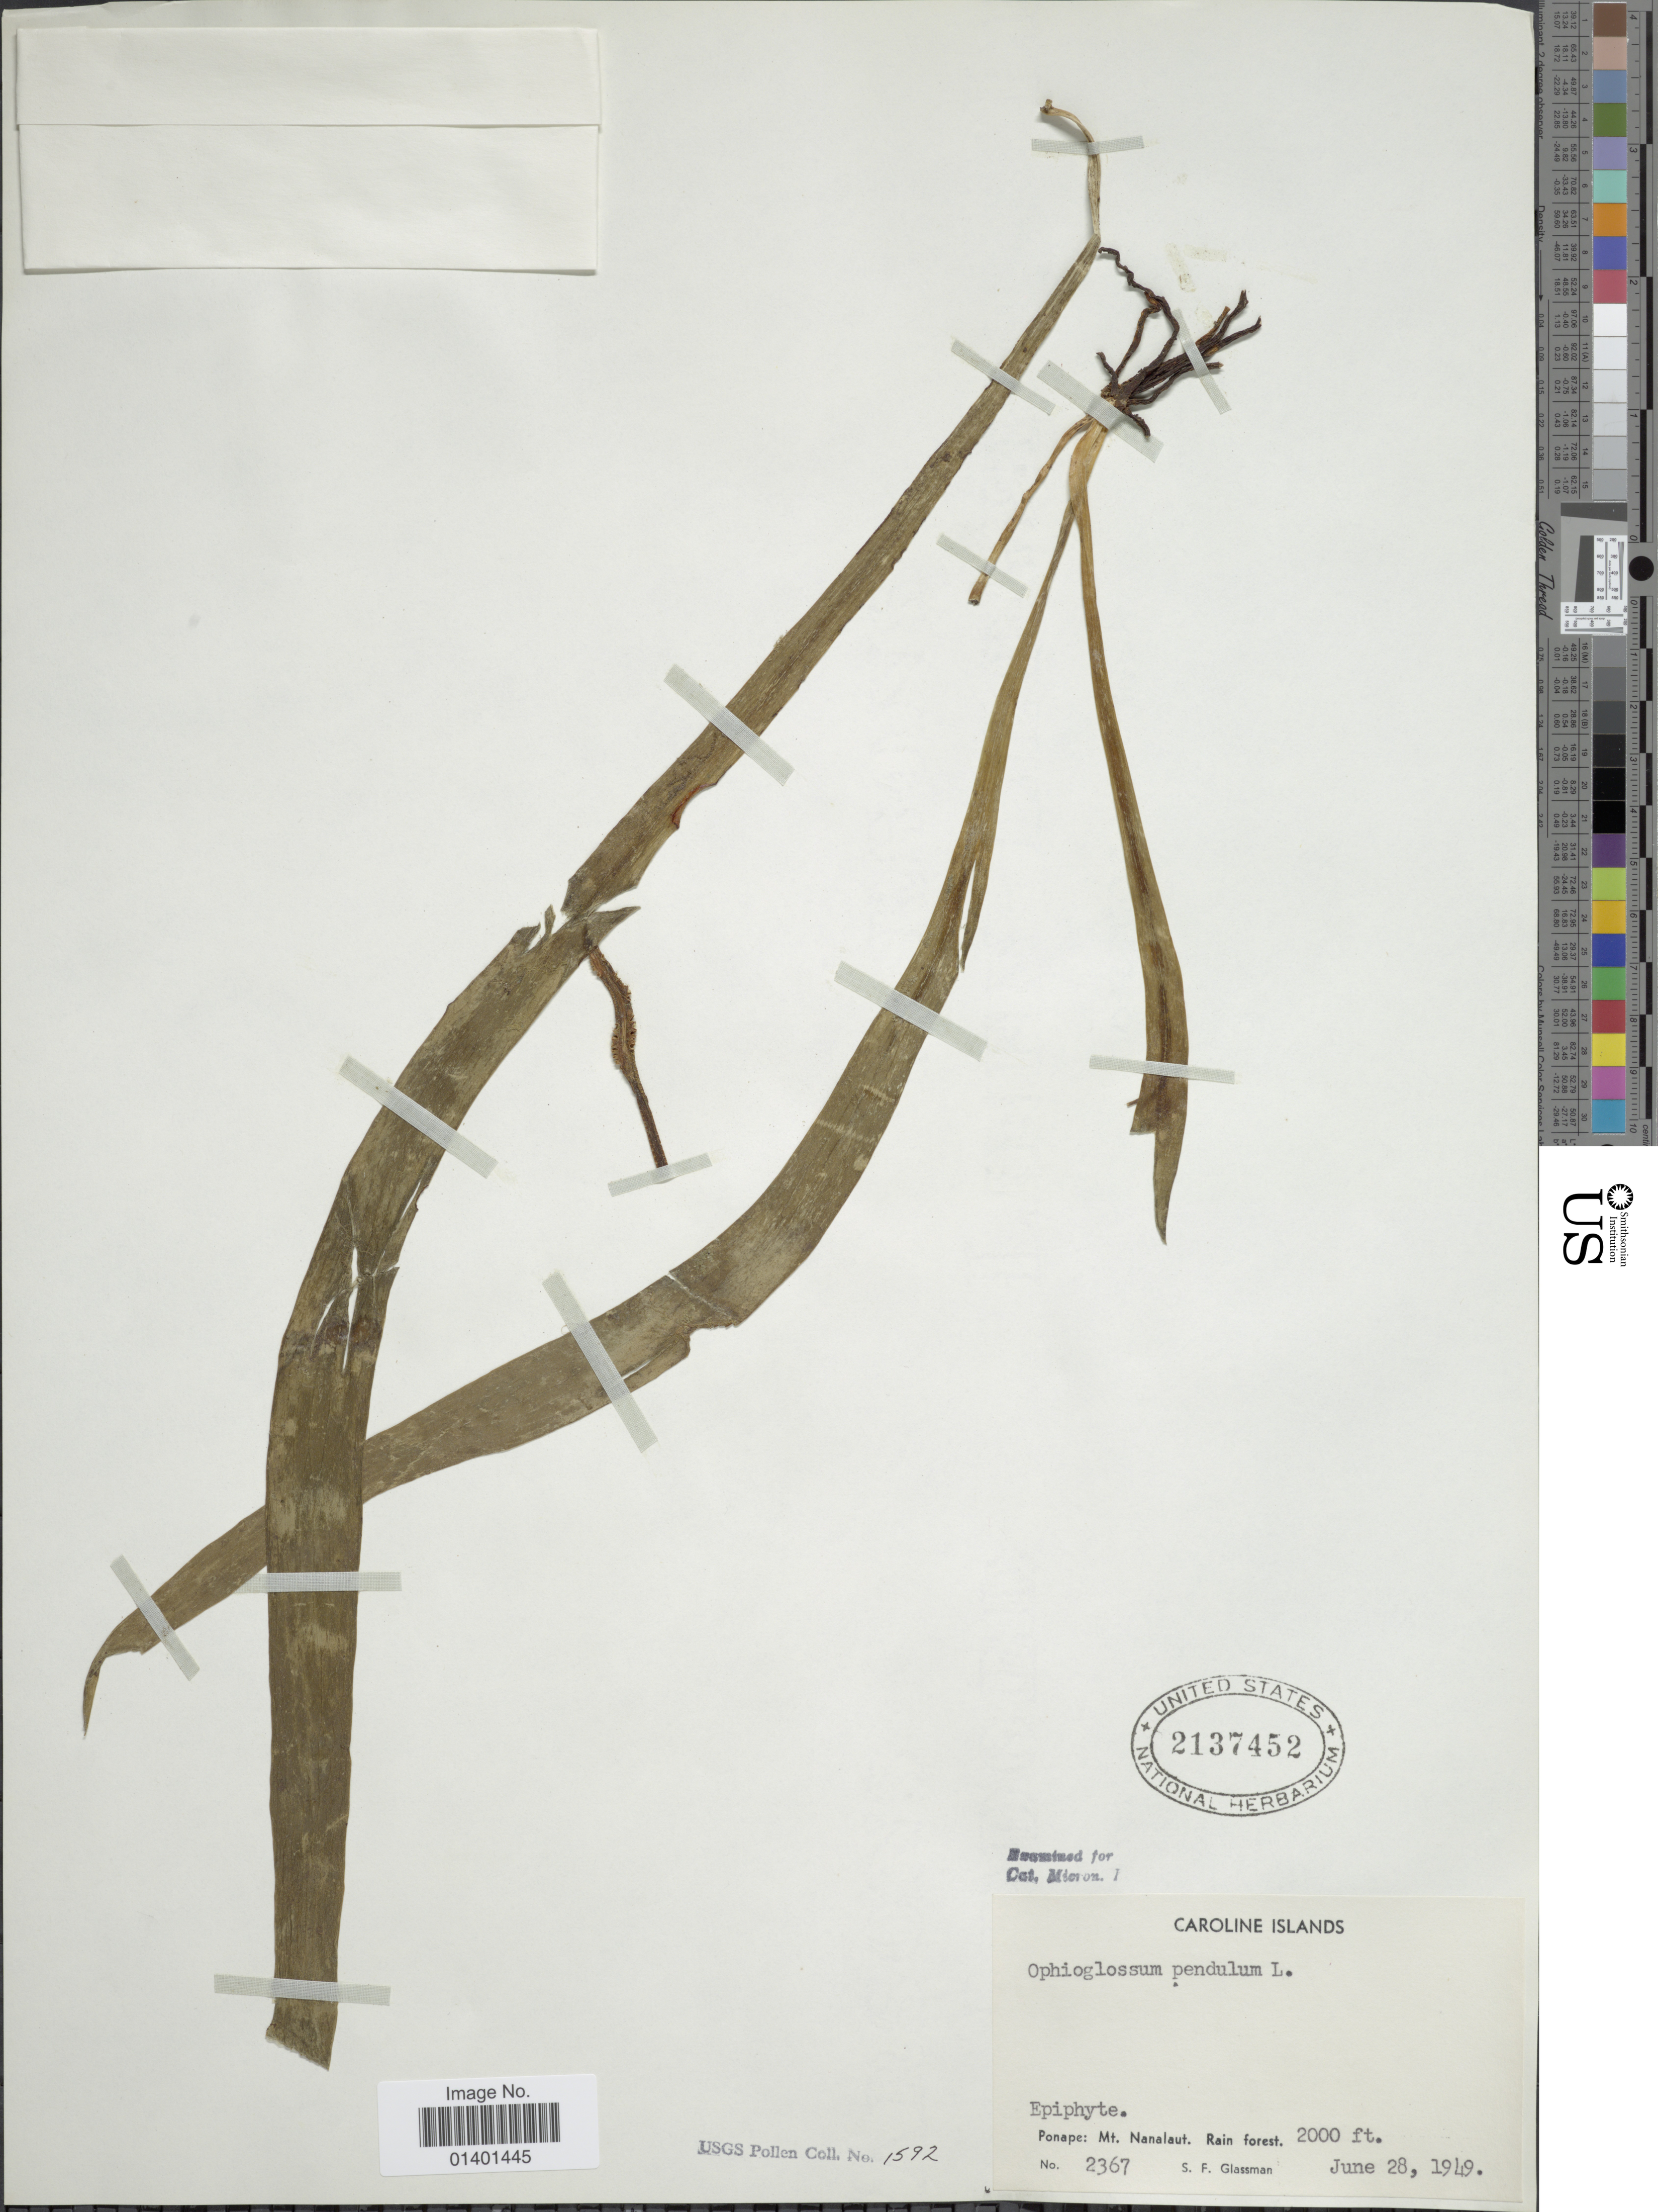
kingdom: Plantae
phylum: Tracheophyta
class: Polypodiopsida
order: Ophioglossales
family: Ophioglossaceae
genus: Ophioderma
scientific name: Ophioderma pendulum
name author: (L.) C. Presl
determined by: Wagner, W. L., (BOT), Smithsonian Institution - National Museum of Natural History (UNITED STATES)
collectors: S. F. Glassman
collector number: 2367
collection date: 1949-06-28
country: Micronesia, Federated States of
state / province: Pohnpei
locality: Caroline islands, Ponape: Mt. Nanalaut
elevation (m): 610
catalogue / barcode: US 2137452